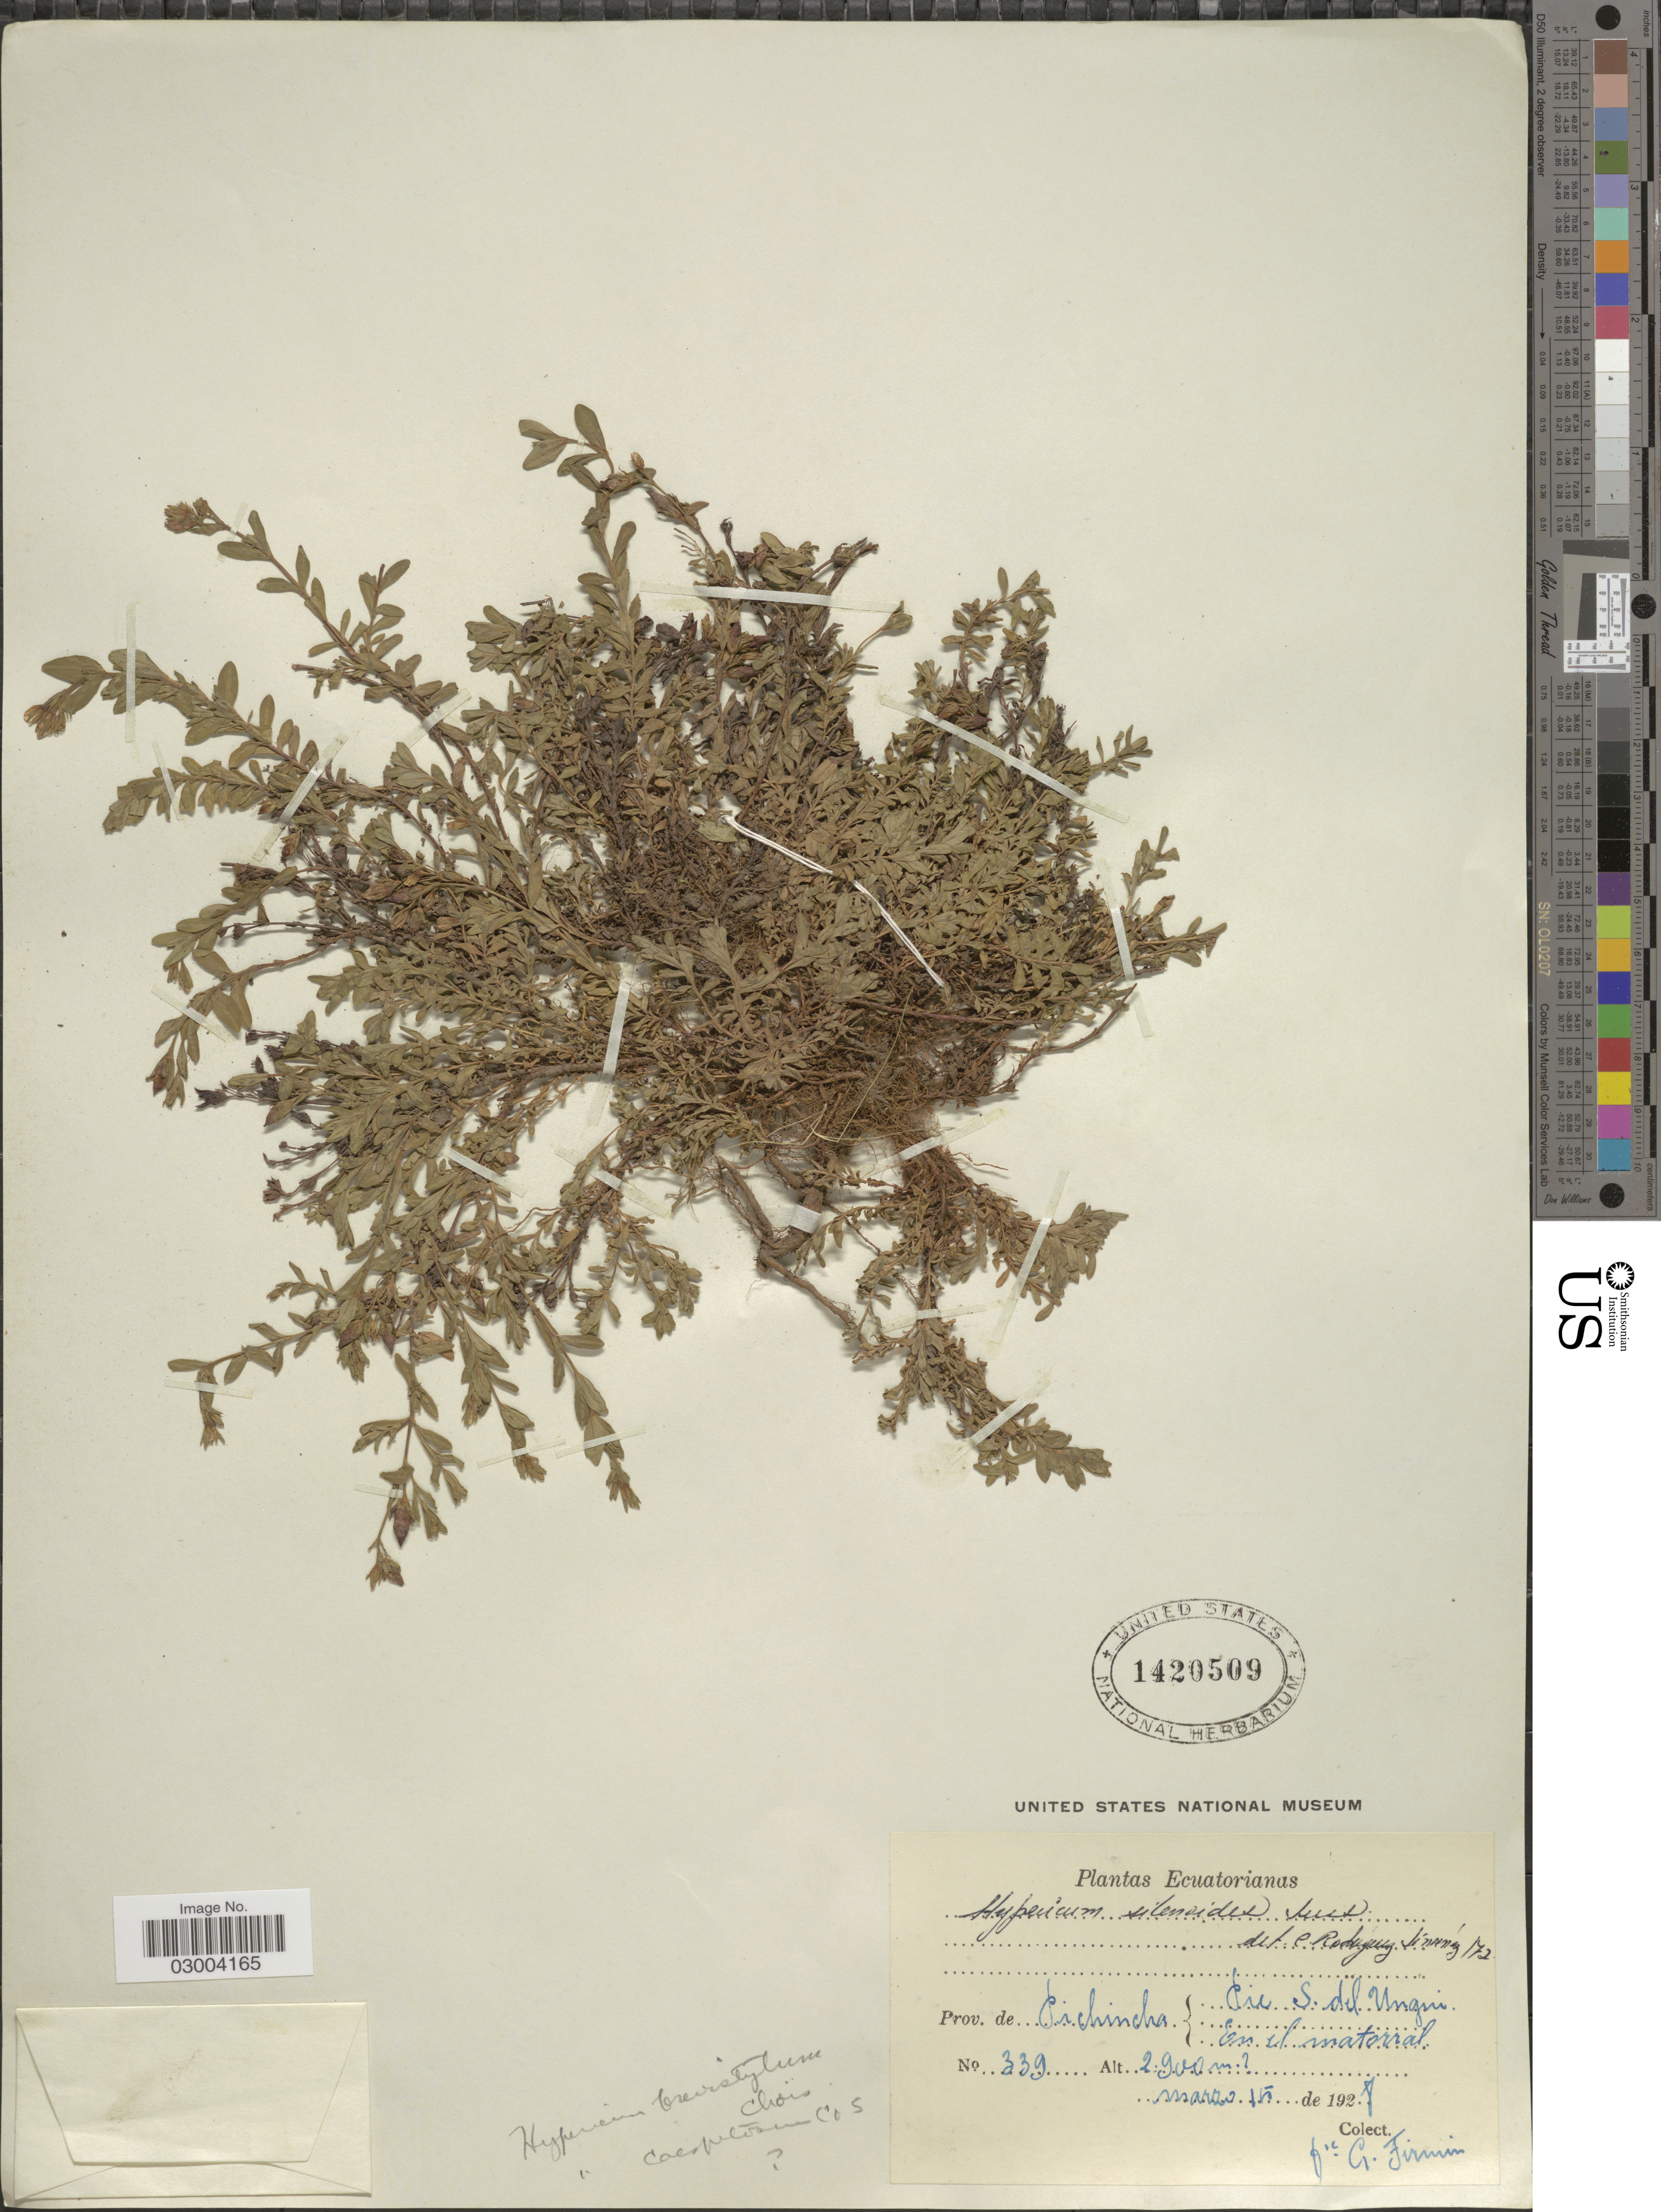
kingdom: Plantae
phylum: Tracheophyta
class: Magnoliopsida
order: Malpighiales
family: Hypericaceae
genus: Hypericum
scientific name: Hypericum silenoides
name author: Juss.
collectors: F. Firmin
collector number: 339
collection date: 1928-03-15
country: Ecuador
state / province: Pichincha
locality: Pic S. del Ungui, En el matorral.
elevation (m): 2900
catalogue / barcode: US 1420509